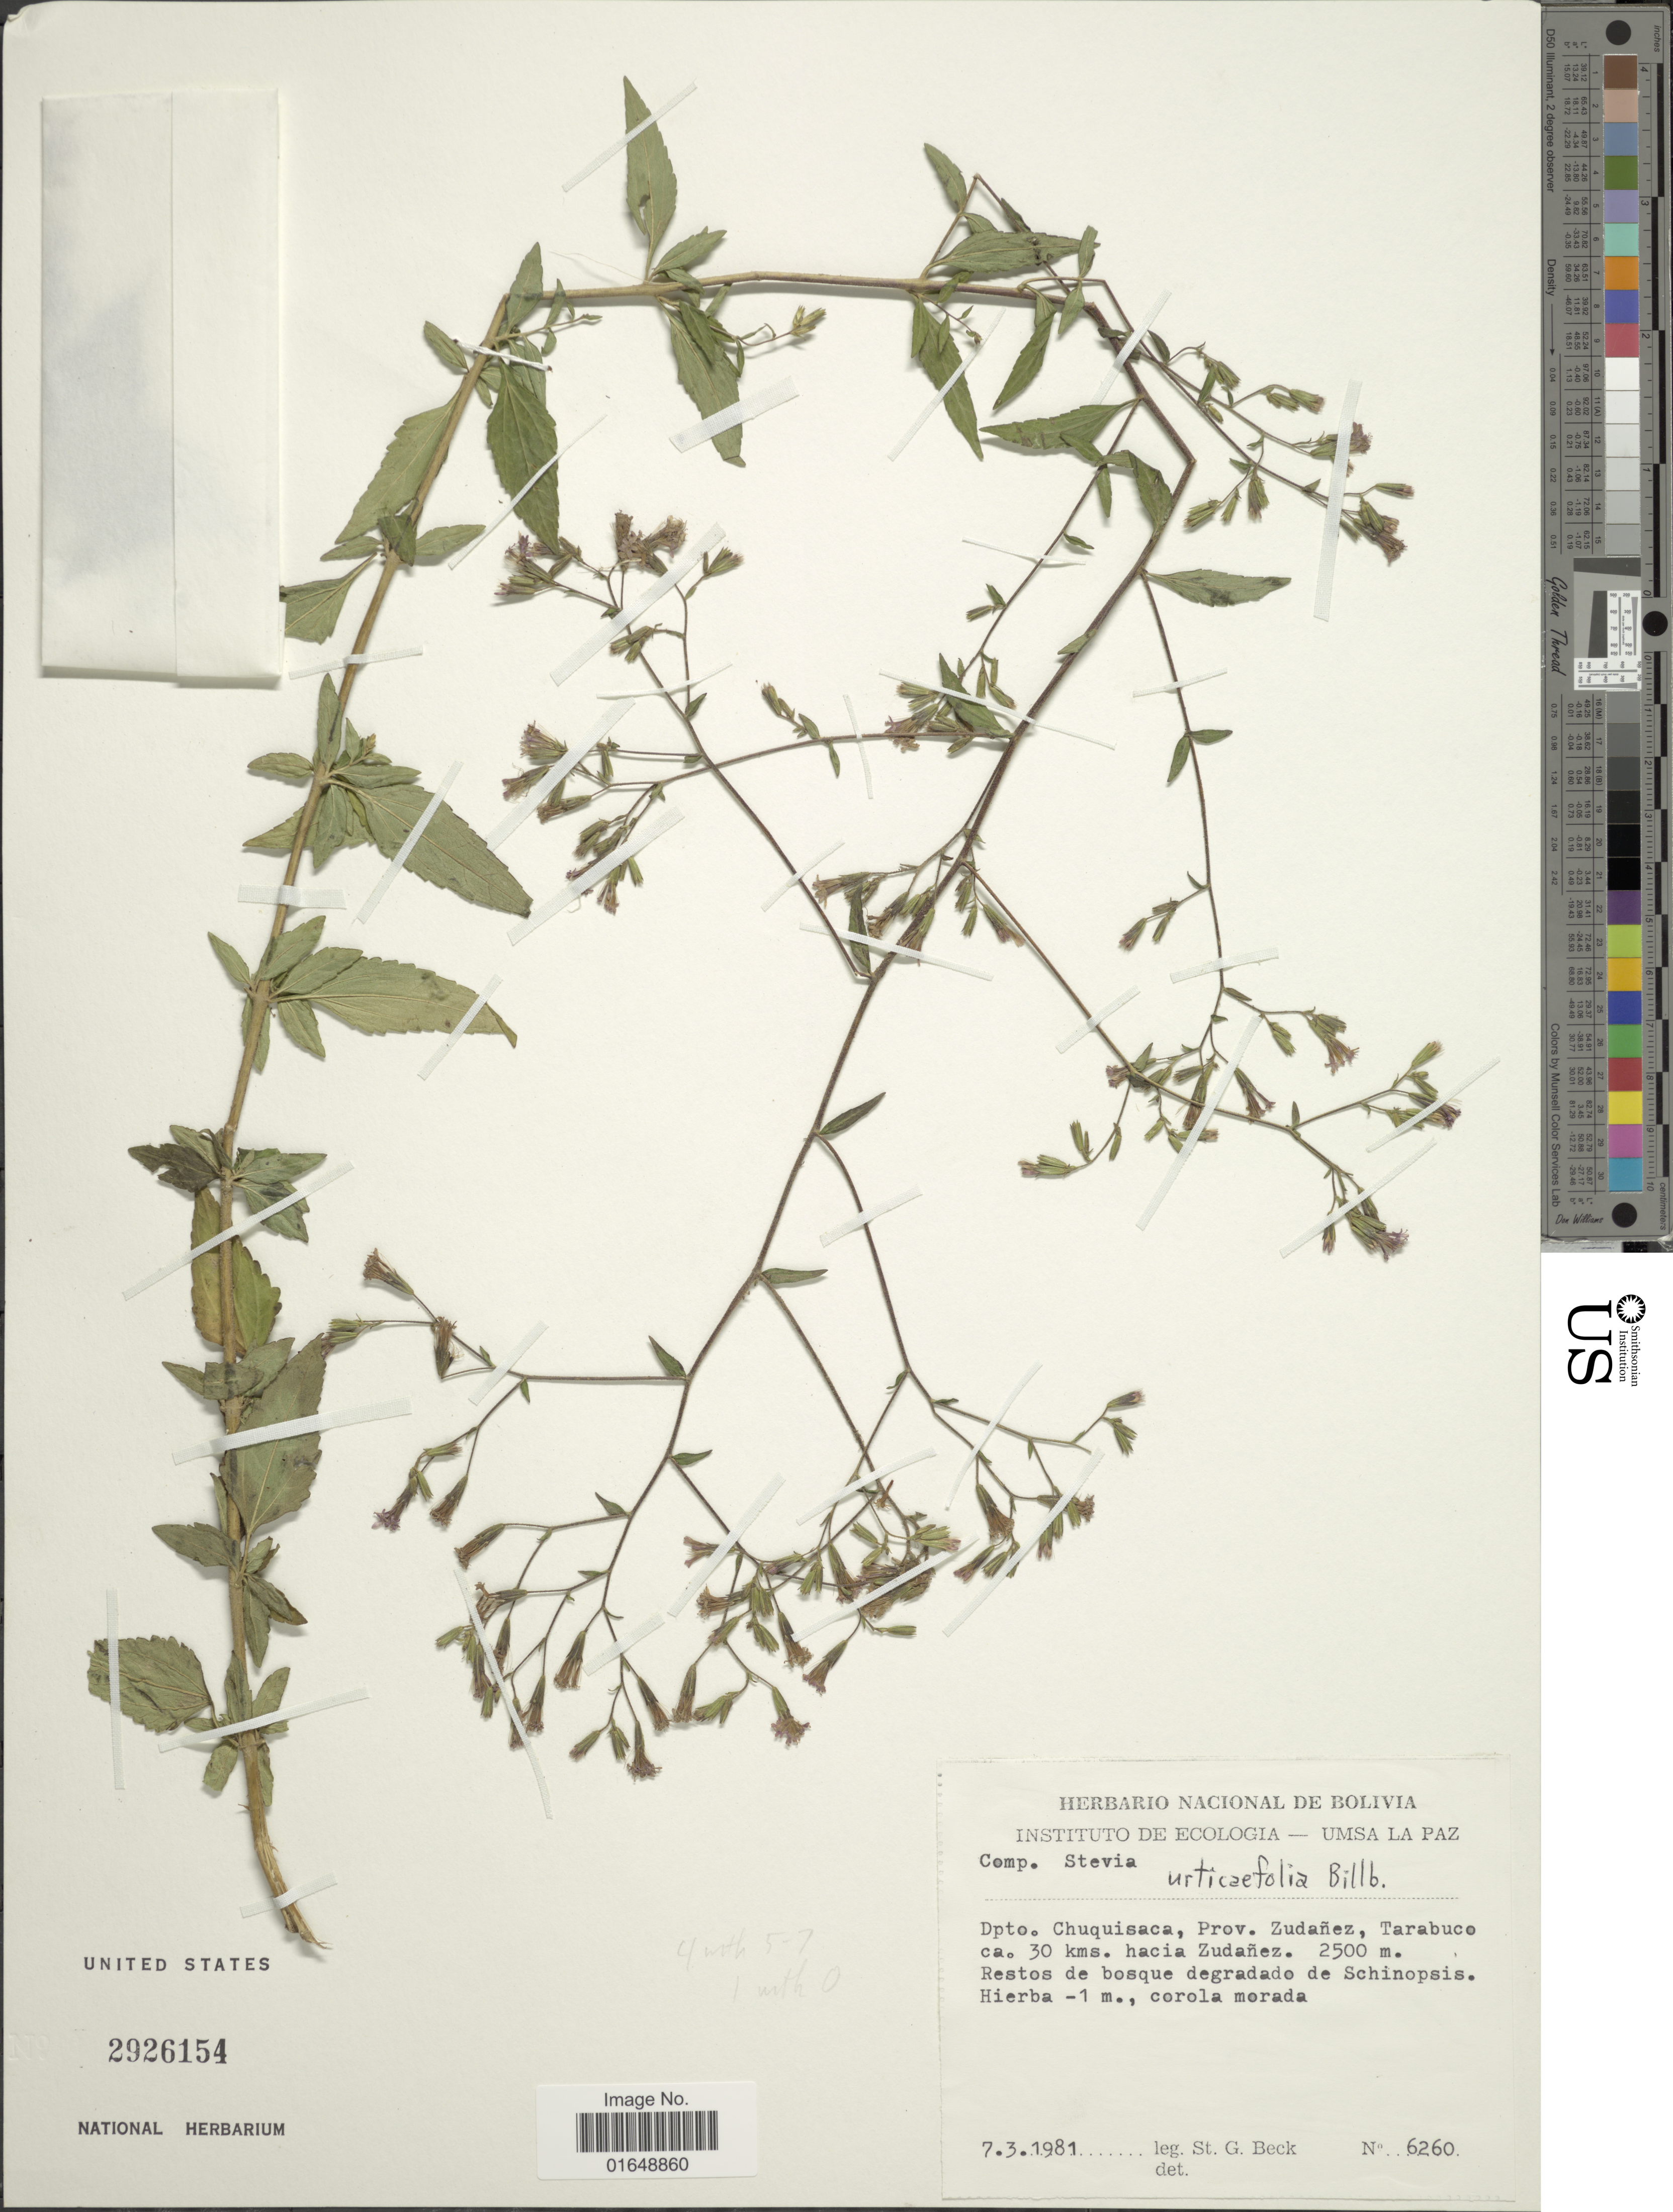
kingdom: Plantae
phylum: Tracheophyta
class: Magnoliopsida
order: Asterales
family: Asteraceae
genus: Stevia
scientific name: Stevia urticaefolia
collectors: S. G. Beck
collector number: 6260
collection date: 1981-03-07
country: Bolivia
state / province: Chuquisaca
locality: Dpto. Chuquisaca, Prov. Zudañez, Tarabuco ca. 30 kms. hacia Zudañez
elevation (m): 2500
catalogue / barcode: US 2926154